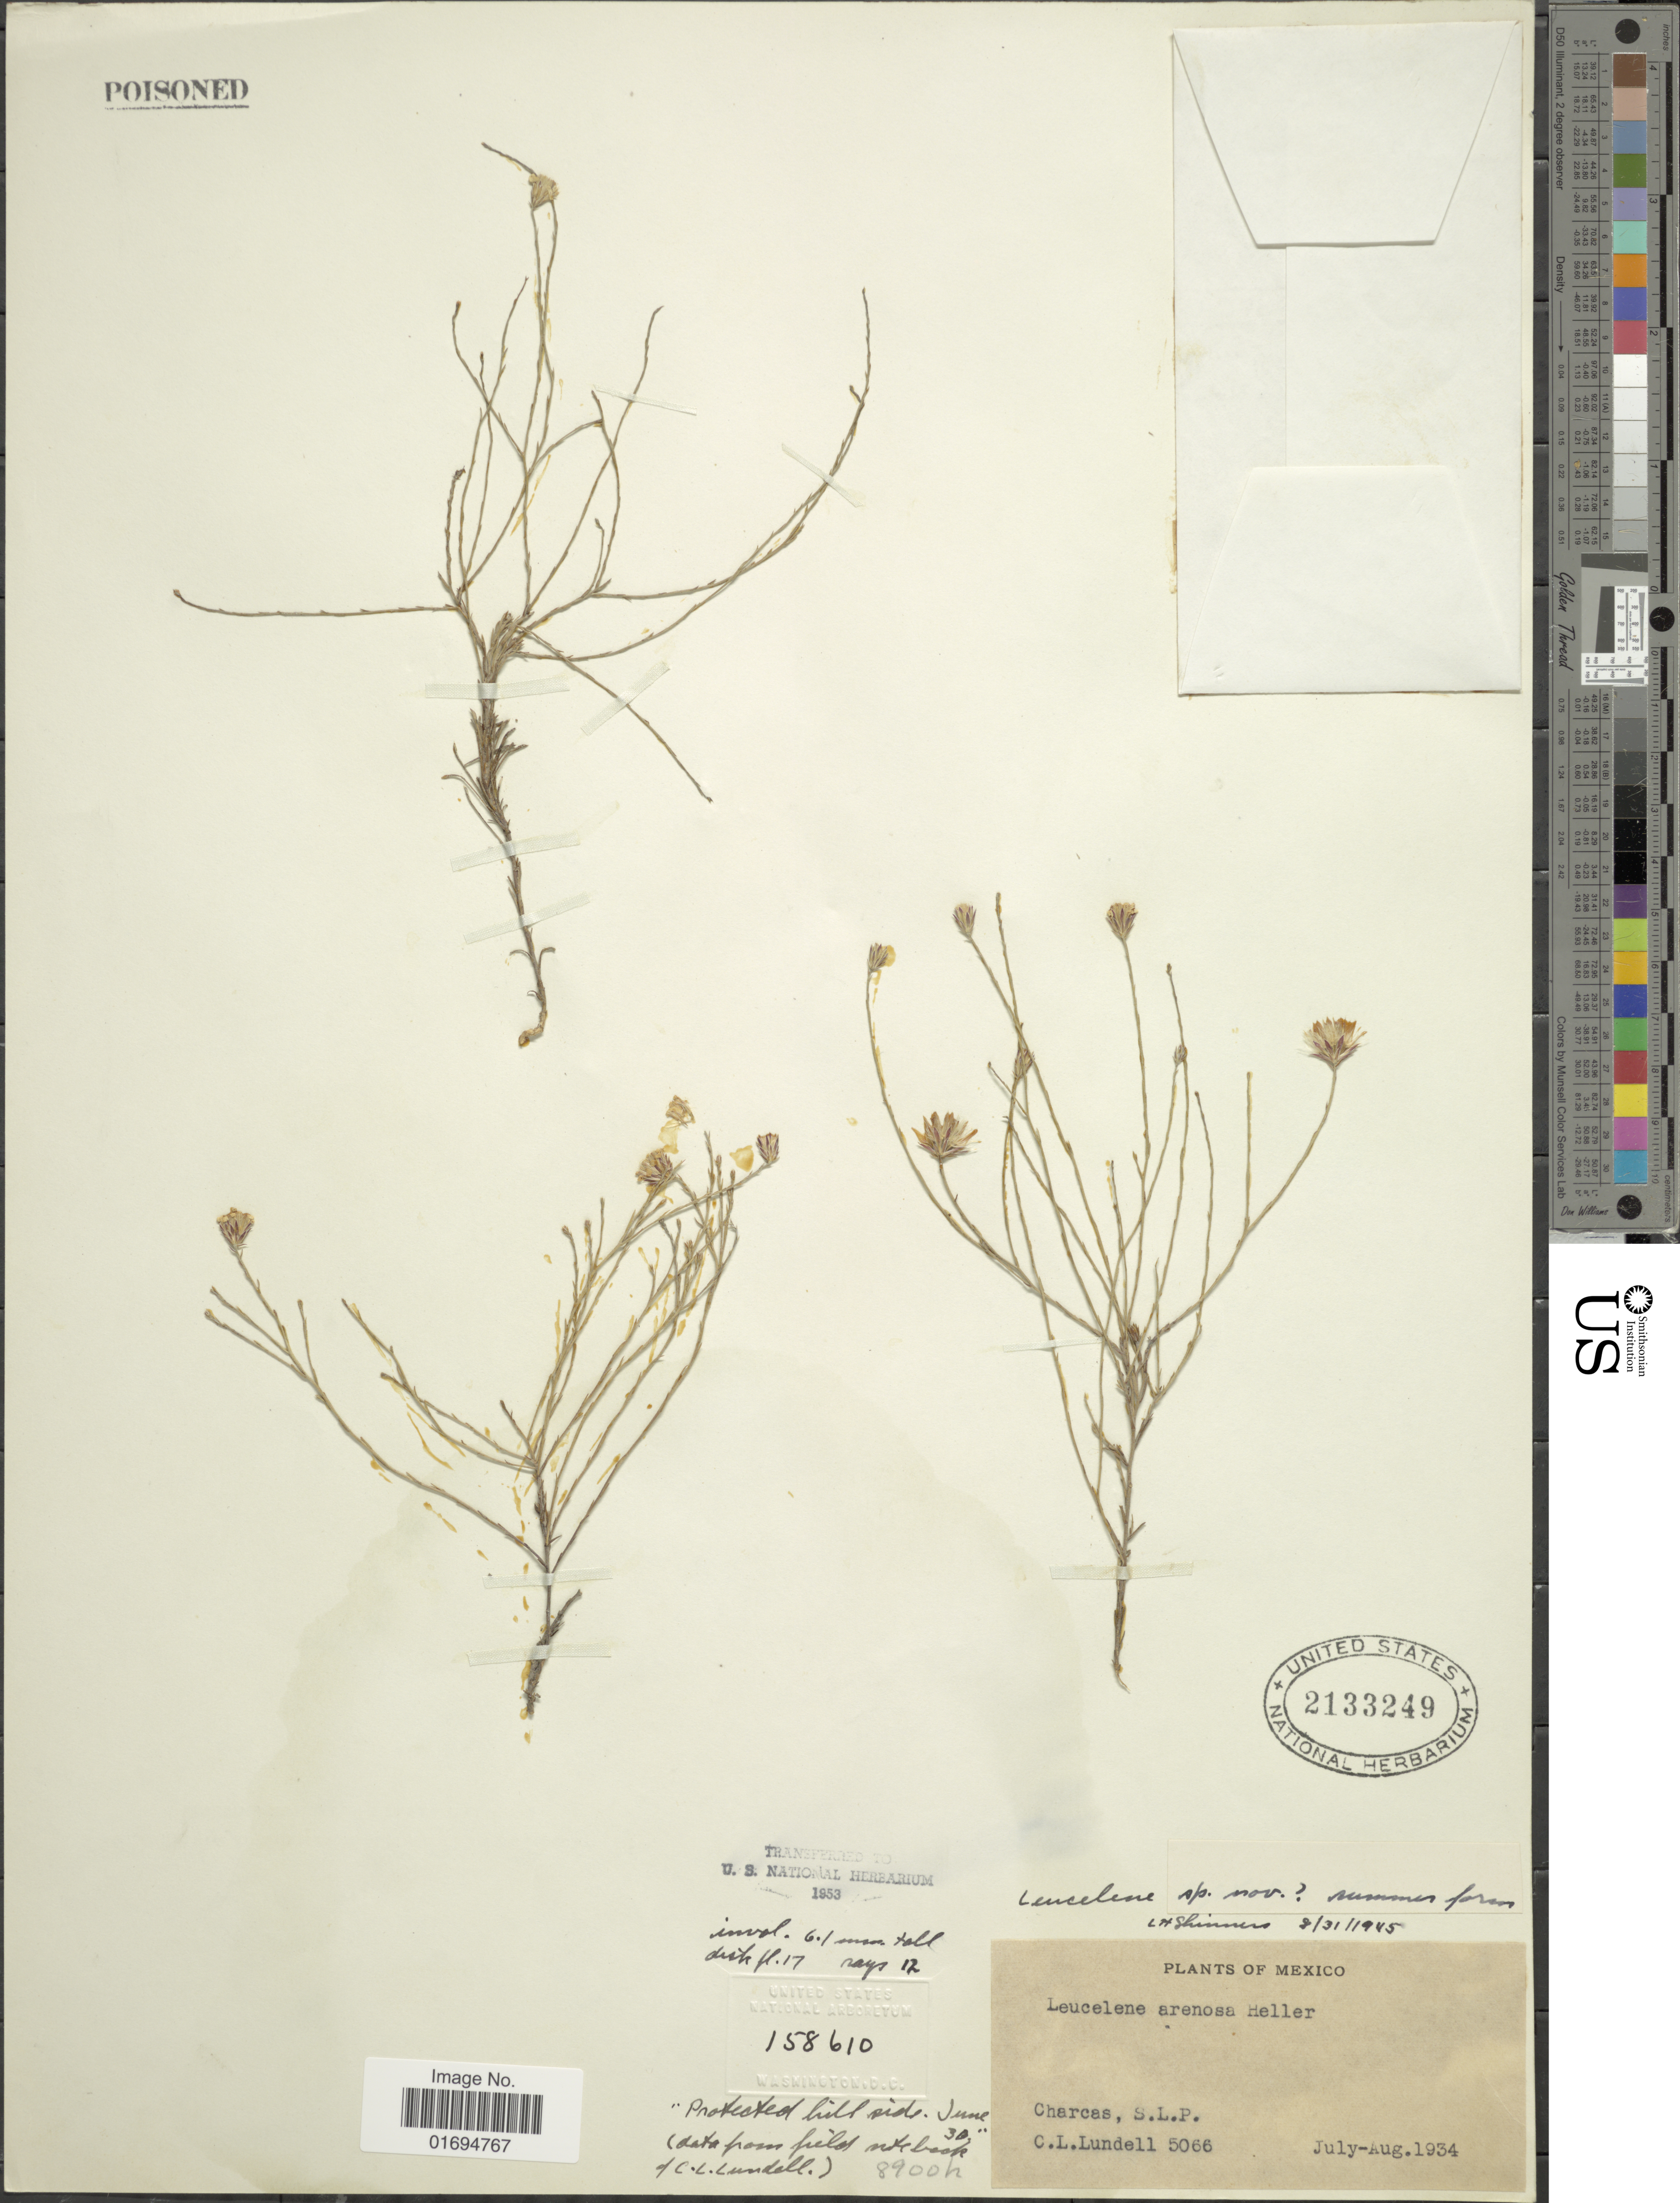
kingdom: Plantae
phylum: Tracheophyta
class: Magnoliopsida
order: Asterales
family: Asteraceae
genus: Chaetopappa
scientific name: Chaetopappa ericoides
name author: (Torr.) G.L. Nesom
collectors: C. L. Lundell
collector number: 5066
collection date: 1934-07/1934-08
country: Mexico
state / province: San Luis Potosí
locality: Charcas, S. L. P.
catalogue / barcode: US 2133249